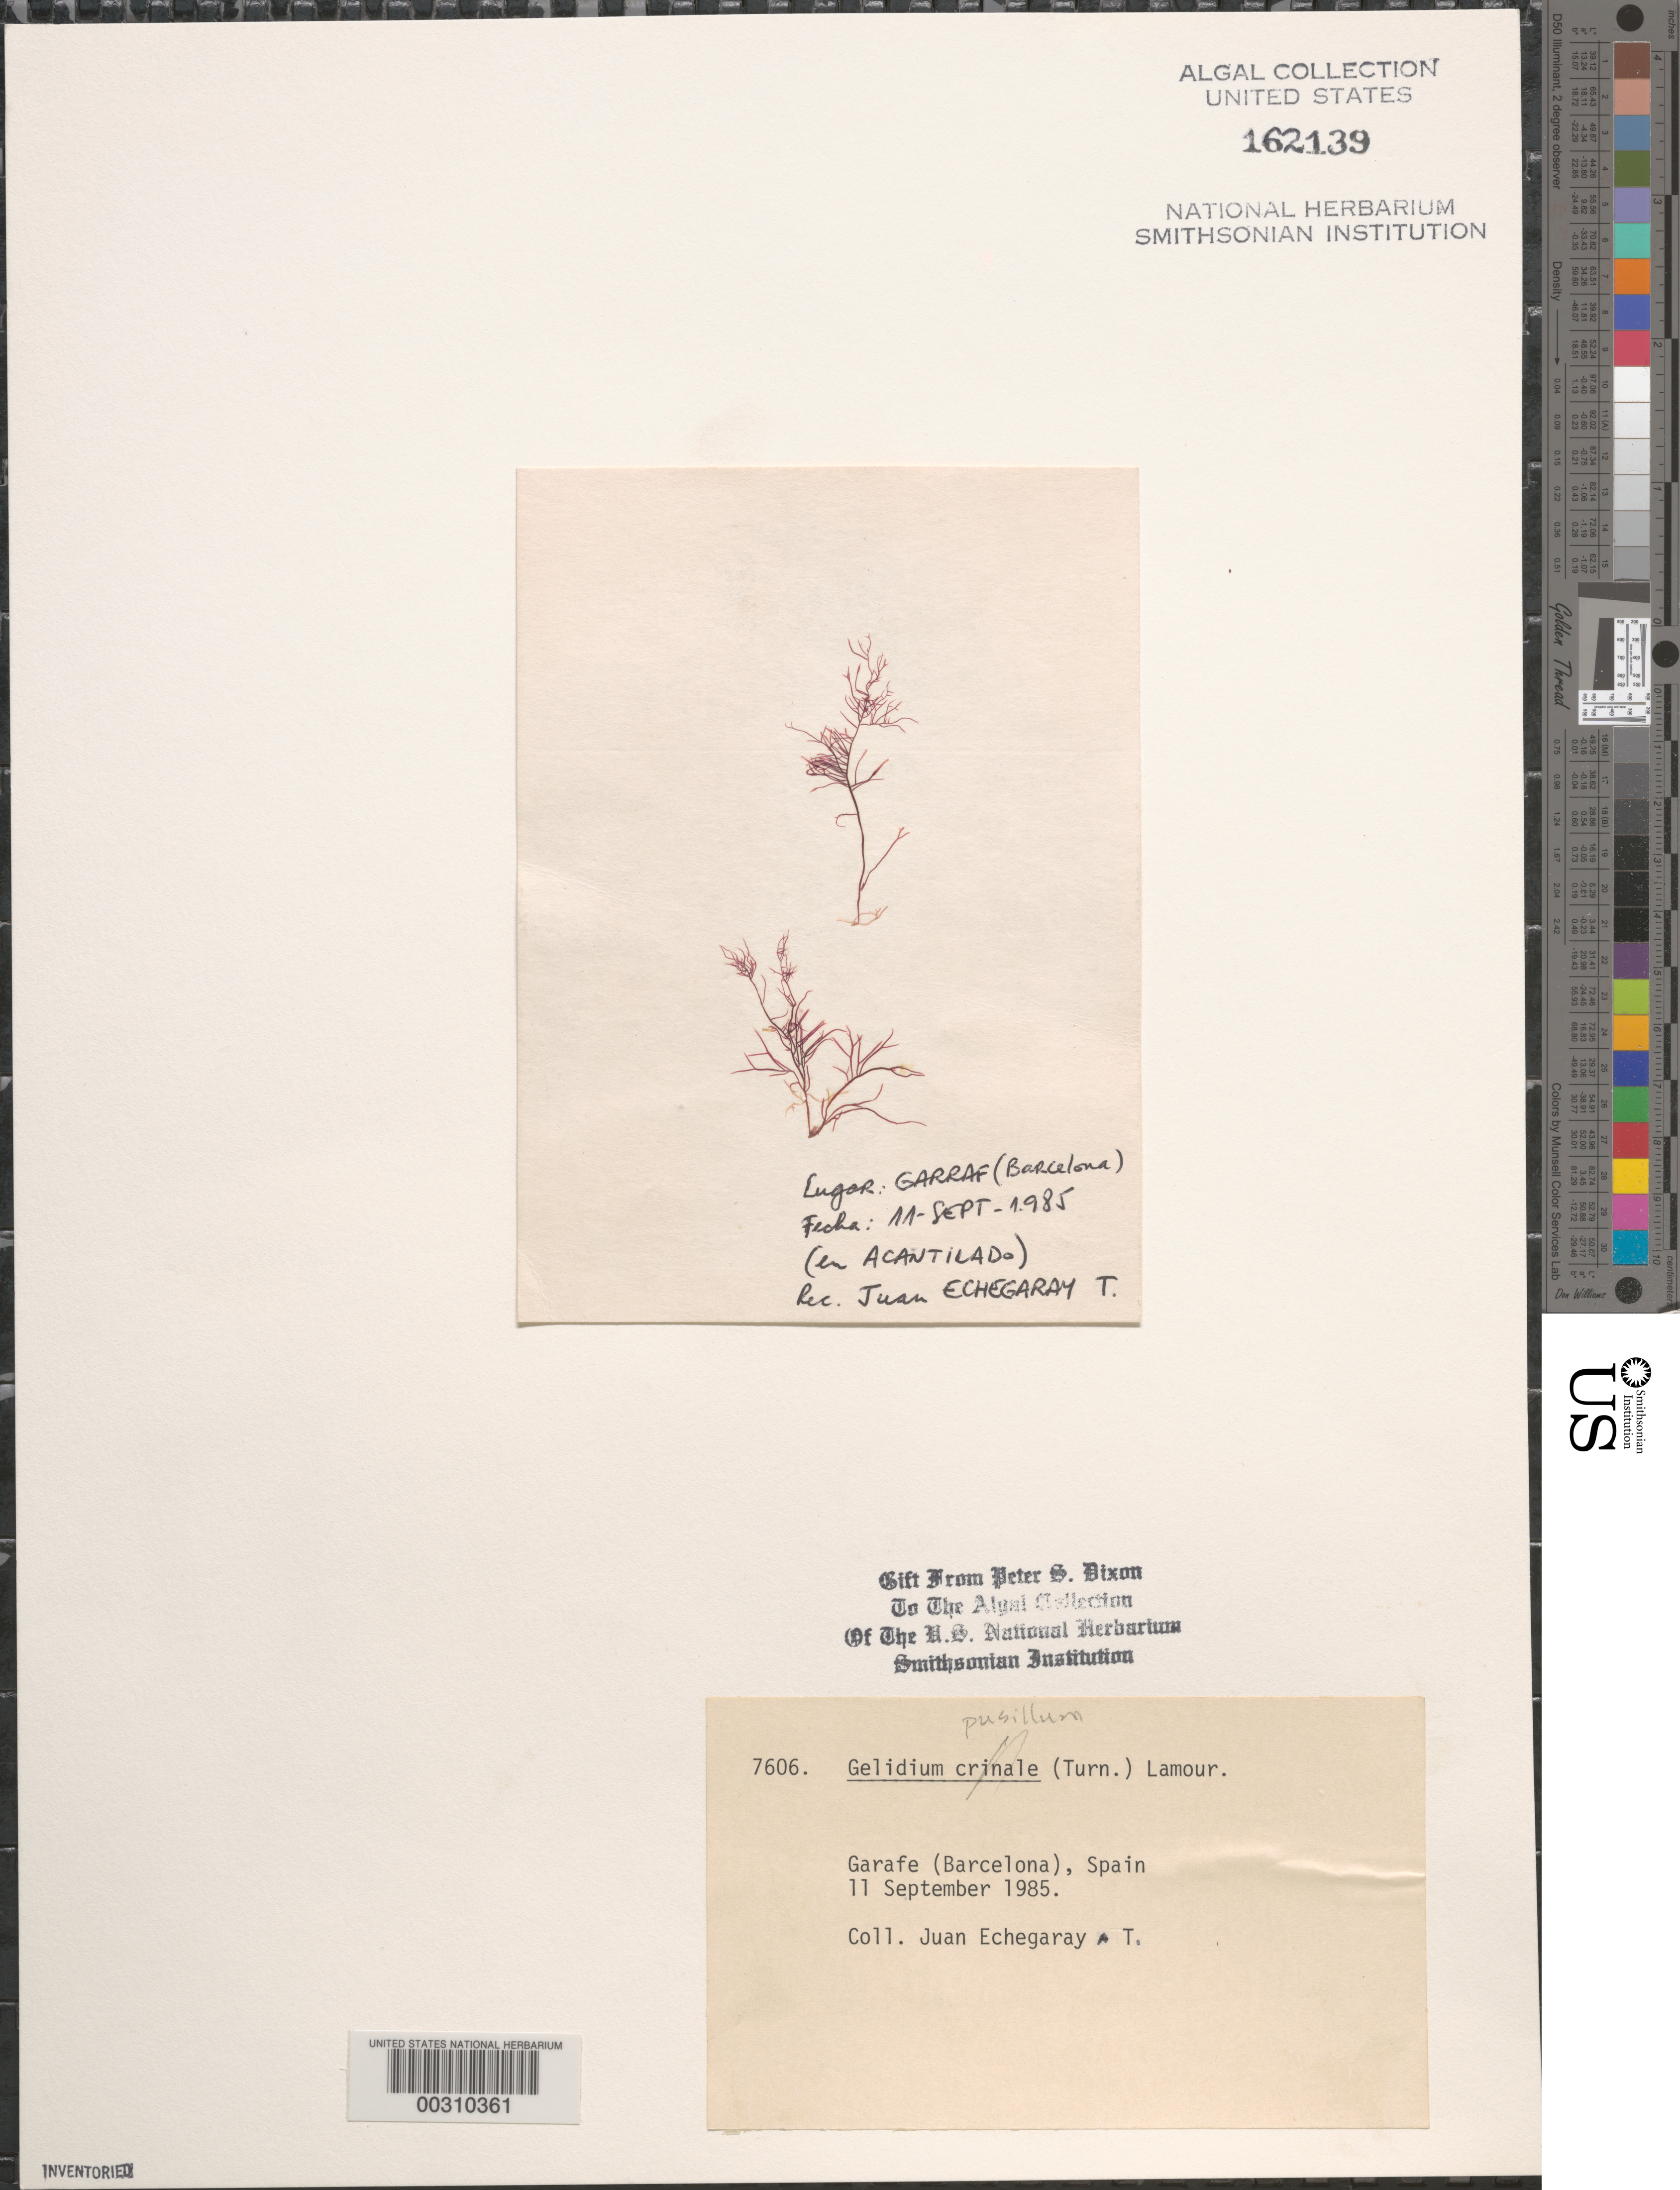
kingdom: Plantae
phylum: Rhodophyta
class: Florideophyceae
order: Gelidiales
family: Gelidiaceae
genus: Gelidium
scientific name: Gelidium pusillum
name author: (Stackh.) Le Jol.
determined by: Dixon, P. S.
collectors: J. Echegaray-t.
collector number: PSD 7606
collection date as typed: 11 Sep 1985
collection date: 1985-09-11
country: Spain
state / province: Catalunya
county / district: Barcelona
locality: Garafe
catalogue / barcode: US 162139